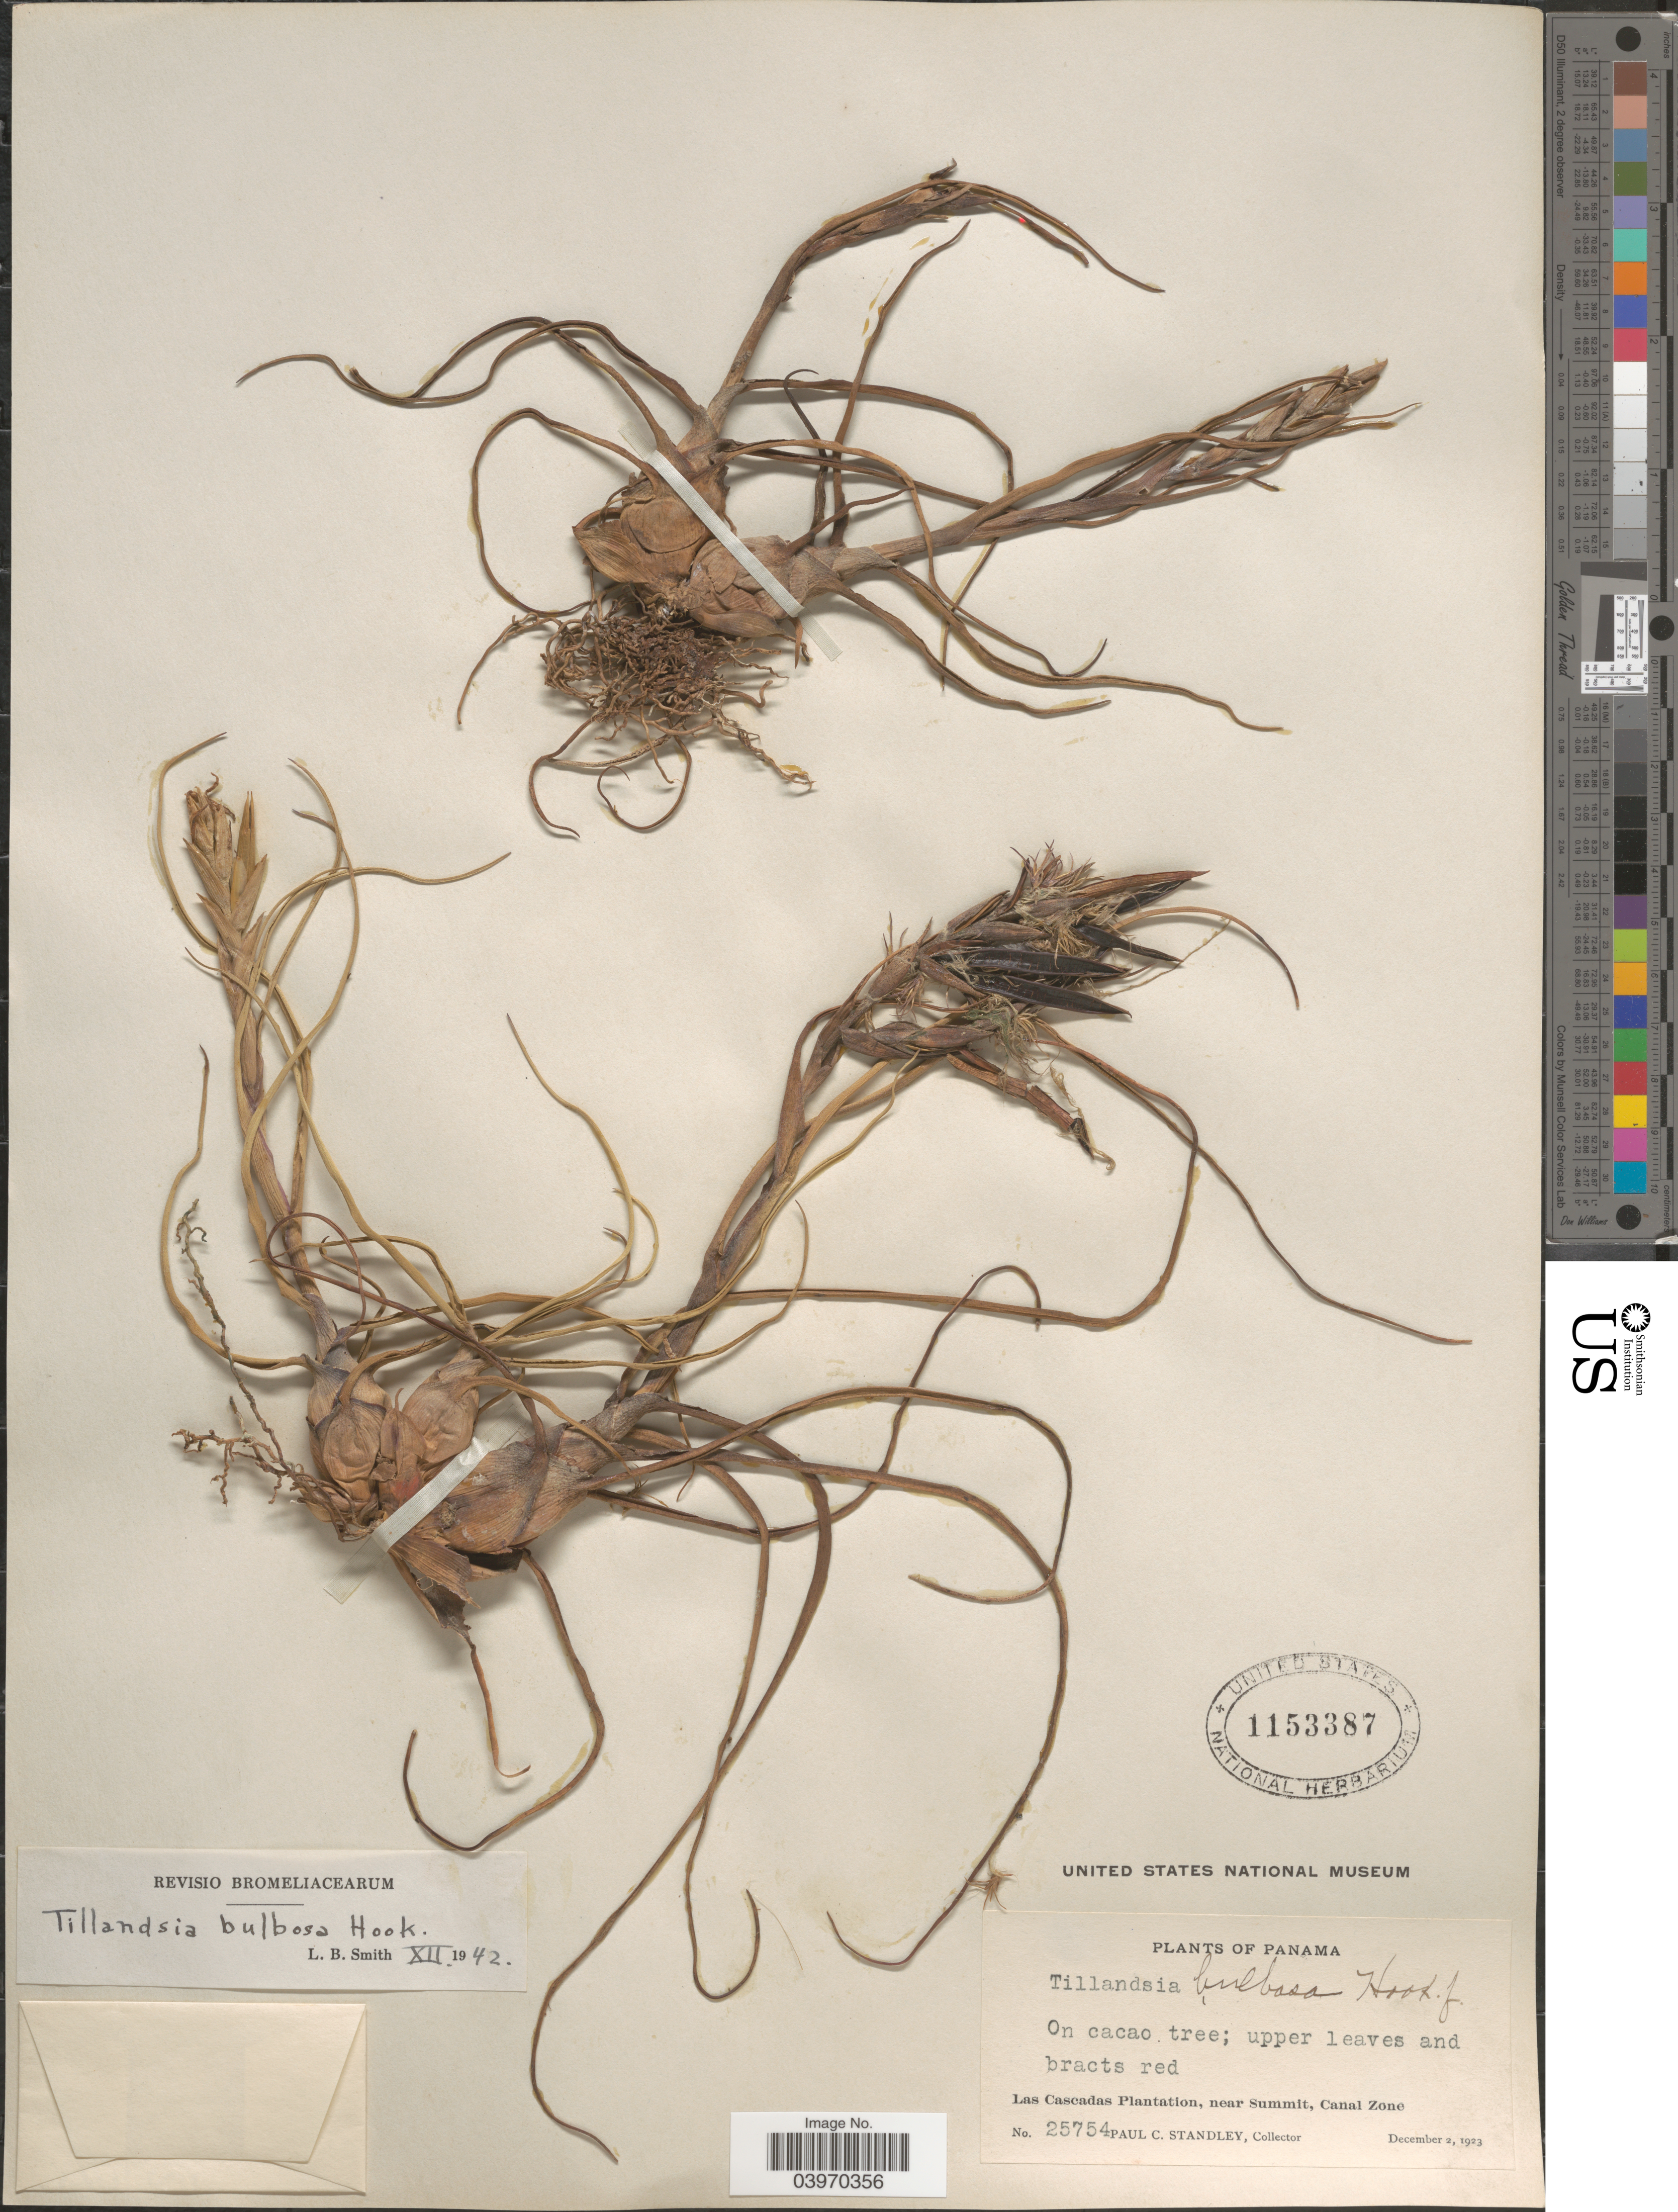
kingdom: Plantae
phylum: Tracheophyta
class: Liliopsida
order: Poales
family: Bromeliaceae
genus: Tillandsia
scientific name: Tillandsia bulbosa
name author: Hook.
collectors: P. C. Standley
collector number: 25754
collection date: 1923-12-02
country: Panama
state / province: Colón / Panamá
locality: Las Cascadas Plantation, near Summit, Canal Zone.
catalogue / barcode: US 1153387